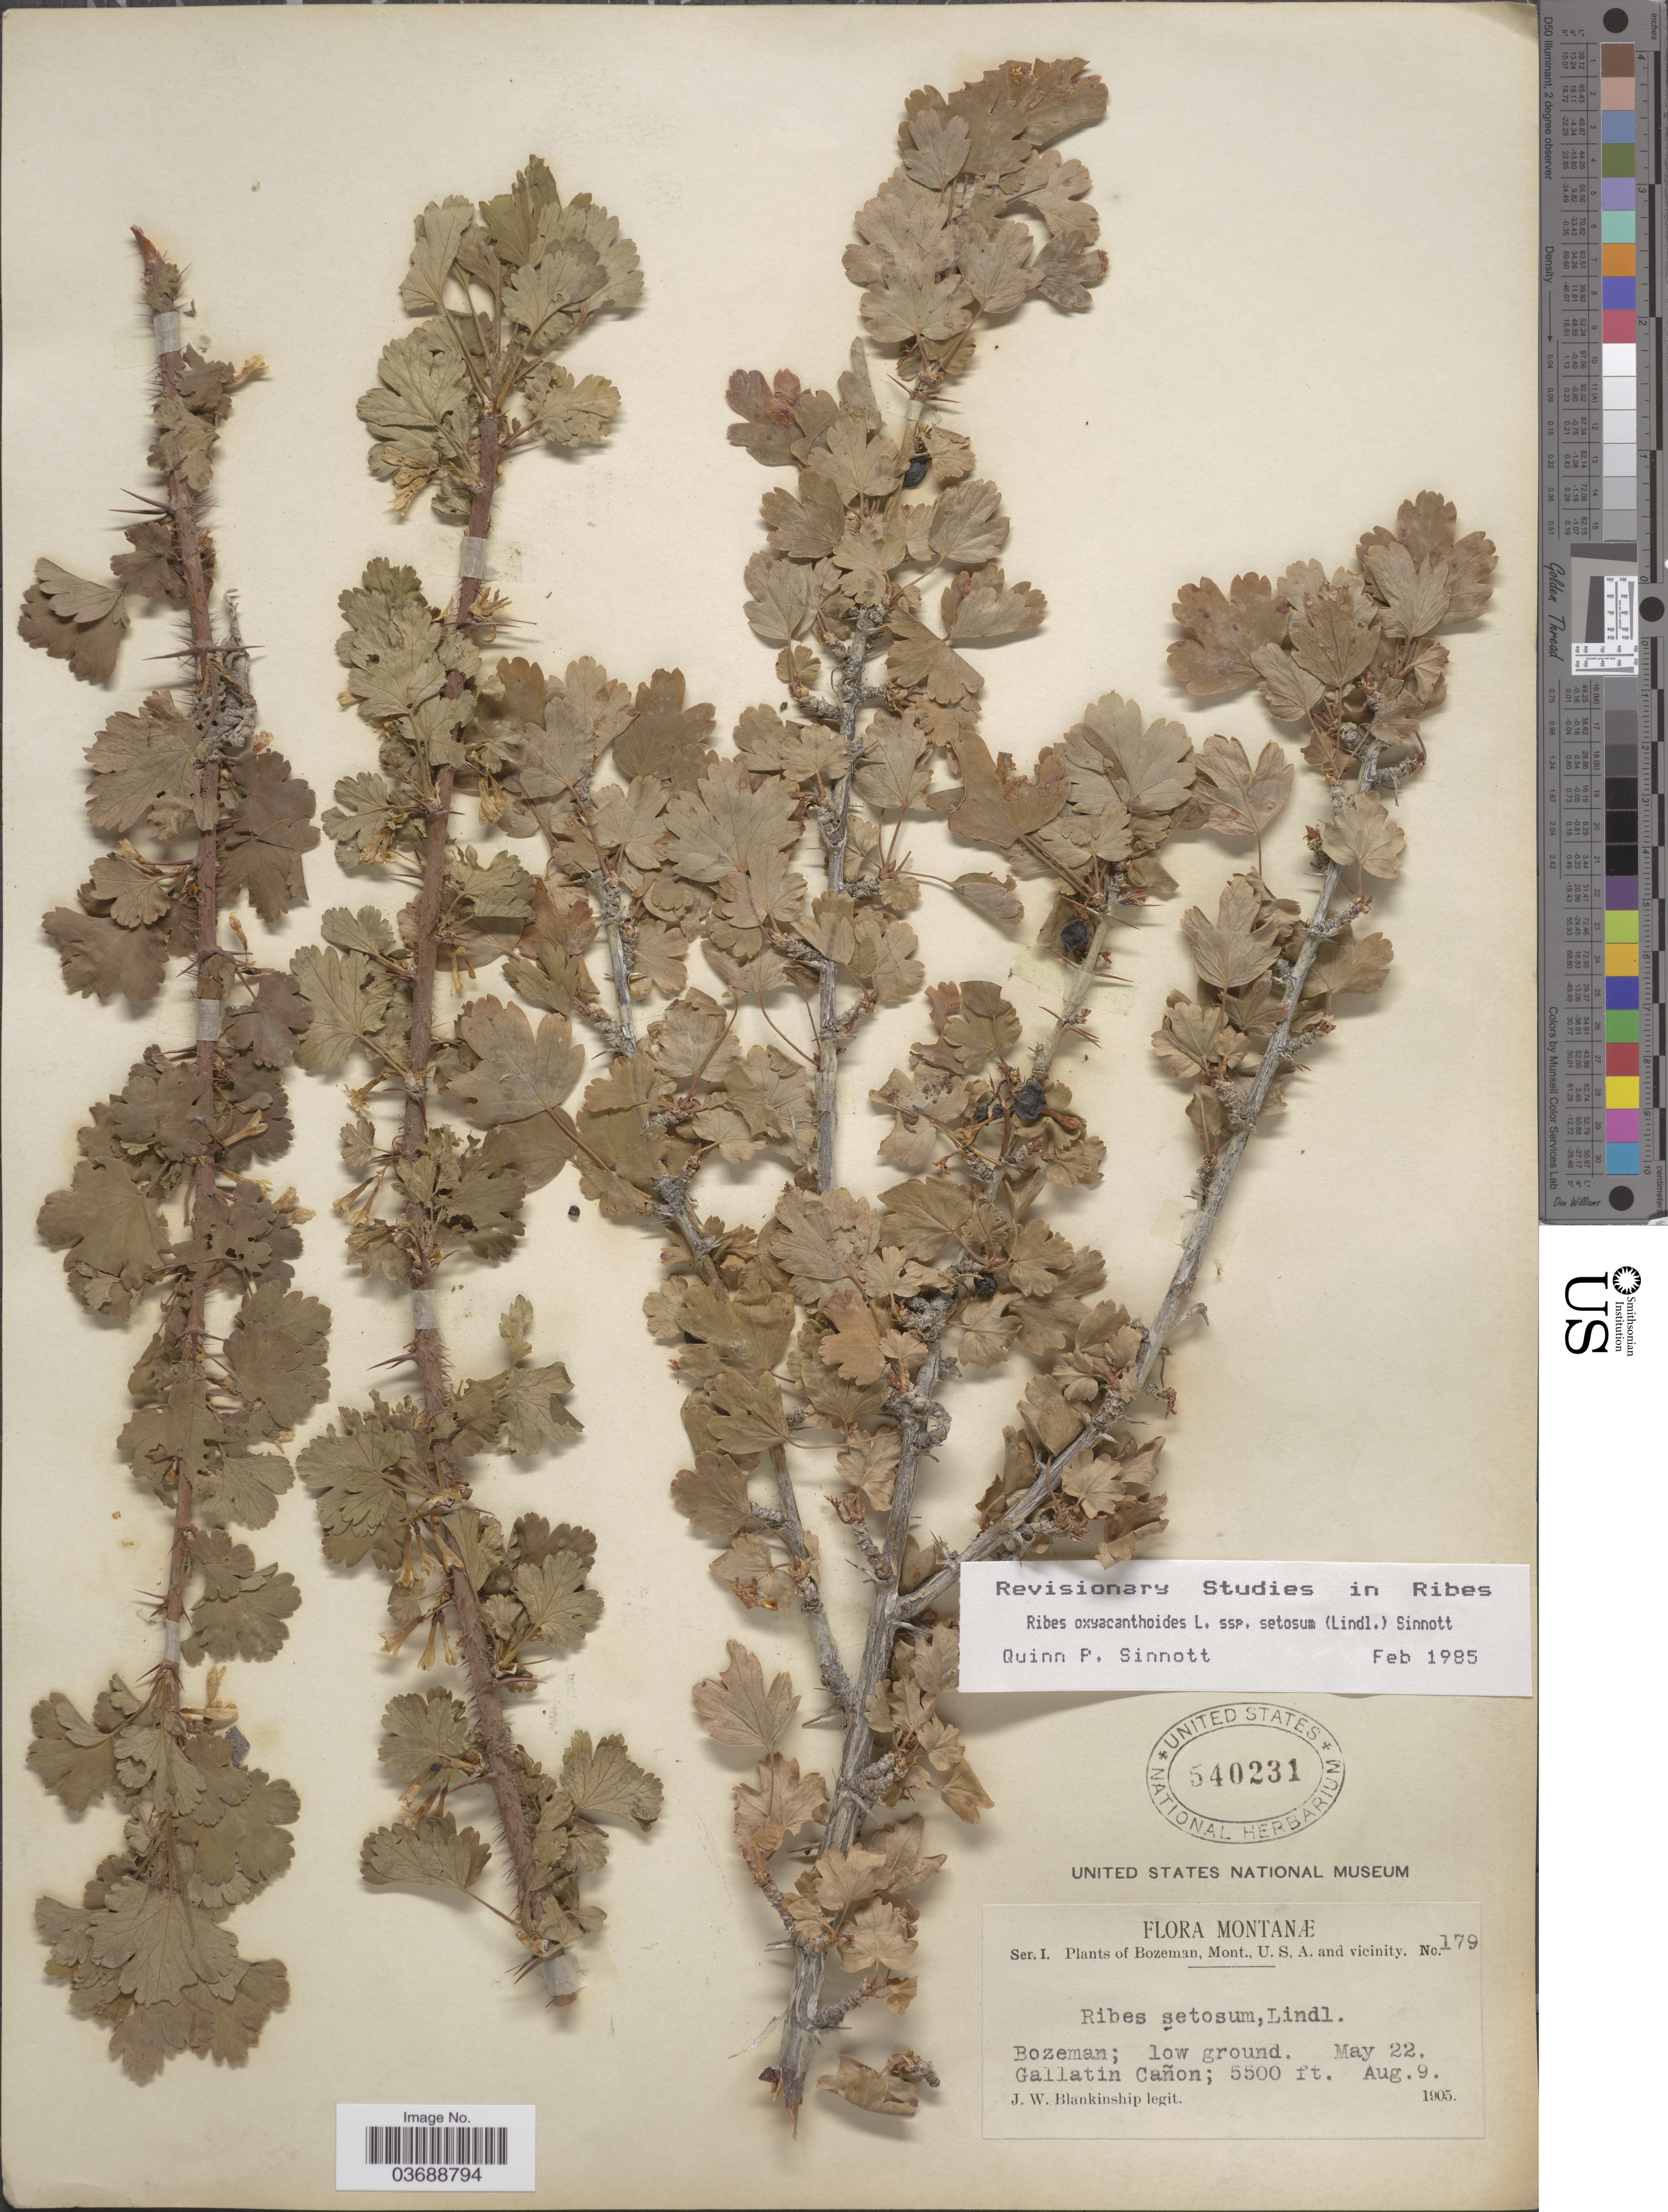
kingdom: Plantae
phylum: Tracheophyta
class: Magnoliopsida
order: Saxifragales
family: Grossulariaceae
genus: Ribes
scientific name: Ribes oxyacanthoides subsp. setosum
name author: (Lindl.) Q.P. Sinnott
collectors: J. W. Blankinship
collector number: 179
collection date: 1905-08-09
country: United States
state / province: Montana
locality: Bozeman, Mont., U.S.A. and vicinity. Bozeman. Gallatin Cañon.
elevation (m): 1676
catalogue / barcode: US 540231